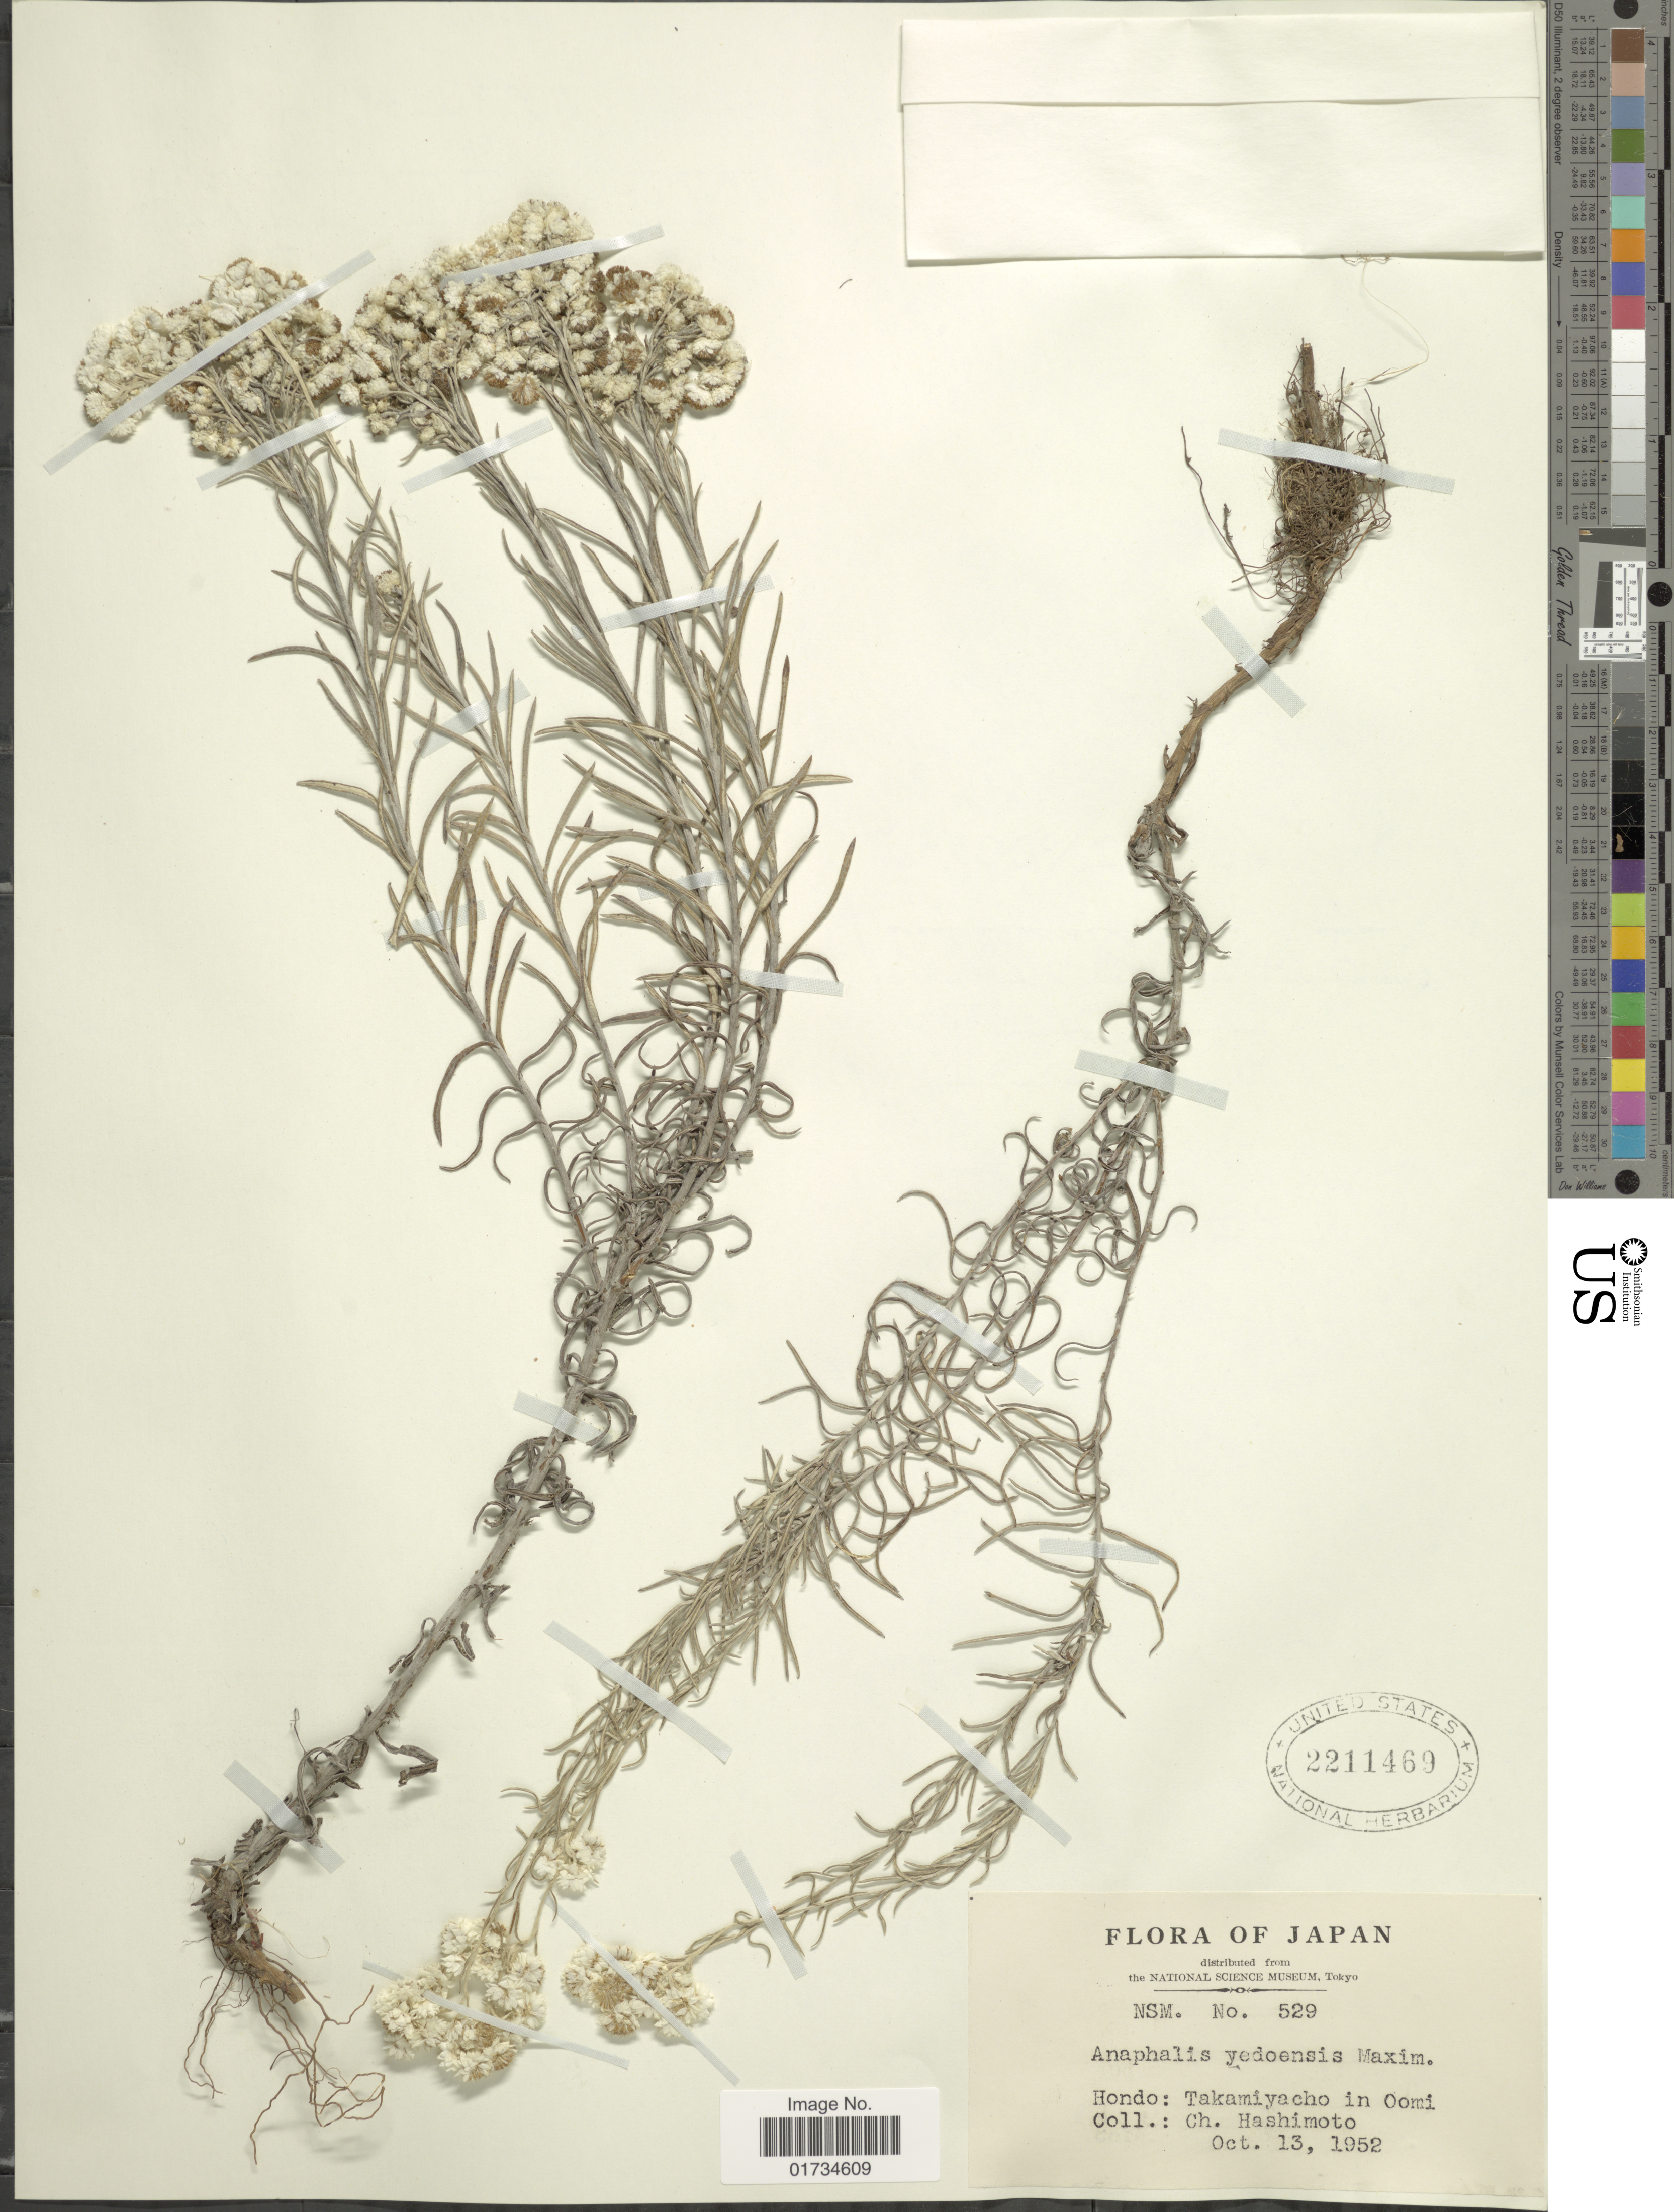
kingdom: Plantae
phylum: Tracheophyta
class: Magnoliopsida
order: Asterales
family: Asteraceae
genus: Anaphalis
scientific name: Anaphalis japonica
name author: Maxim.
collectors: C. Hashimoto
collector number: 529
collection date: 1952-10-13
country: Japan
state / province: Siga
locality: Japan. Hondo: Takamiyacho in Oomi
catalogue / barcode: US 2211469